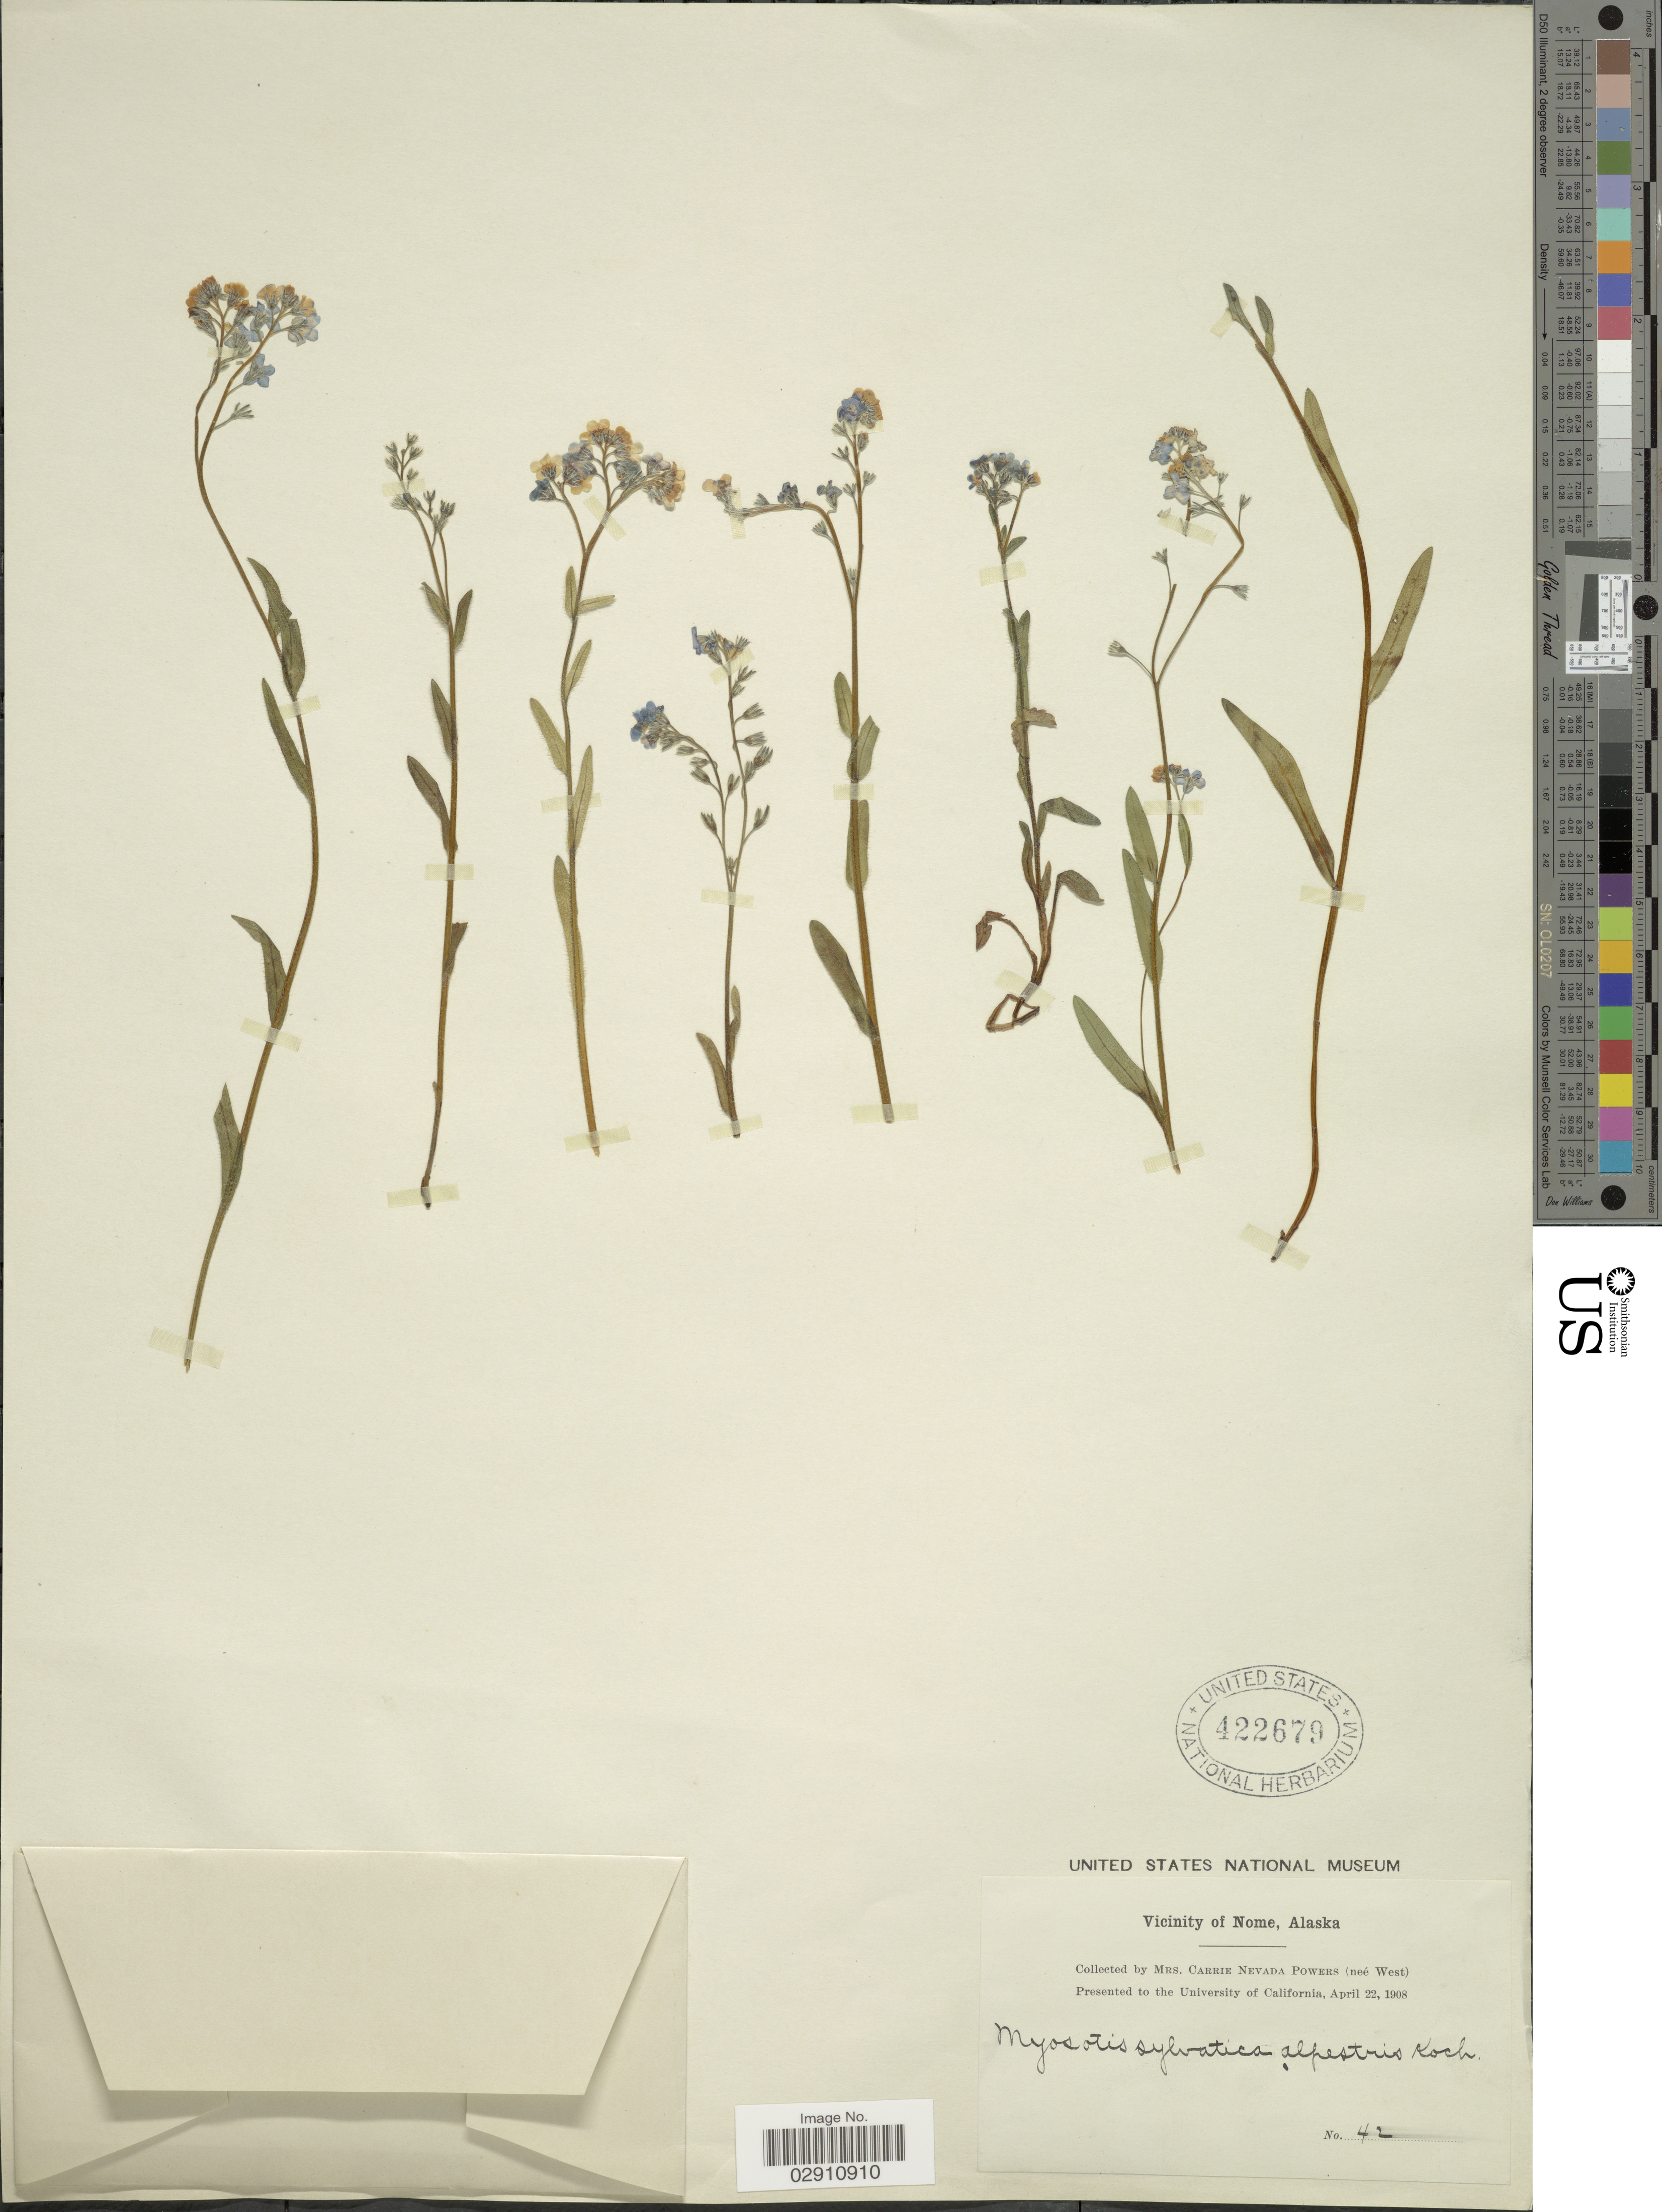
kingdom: Plantae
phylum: Tracheophyta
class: Magnoliopsida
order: Boraginales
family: Boraginaceae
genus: Myosotis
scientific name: Myosotis alpestris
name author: F.W. Schmidt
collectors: C. Powers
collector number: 42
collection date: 1908-04-22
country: United States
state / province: Alaska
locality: Vicinity of Nome.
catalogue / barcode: US 422679